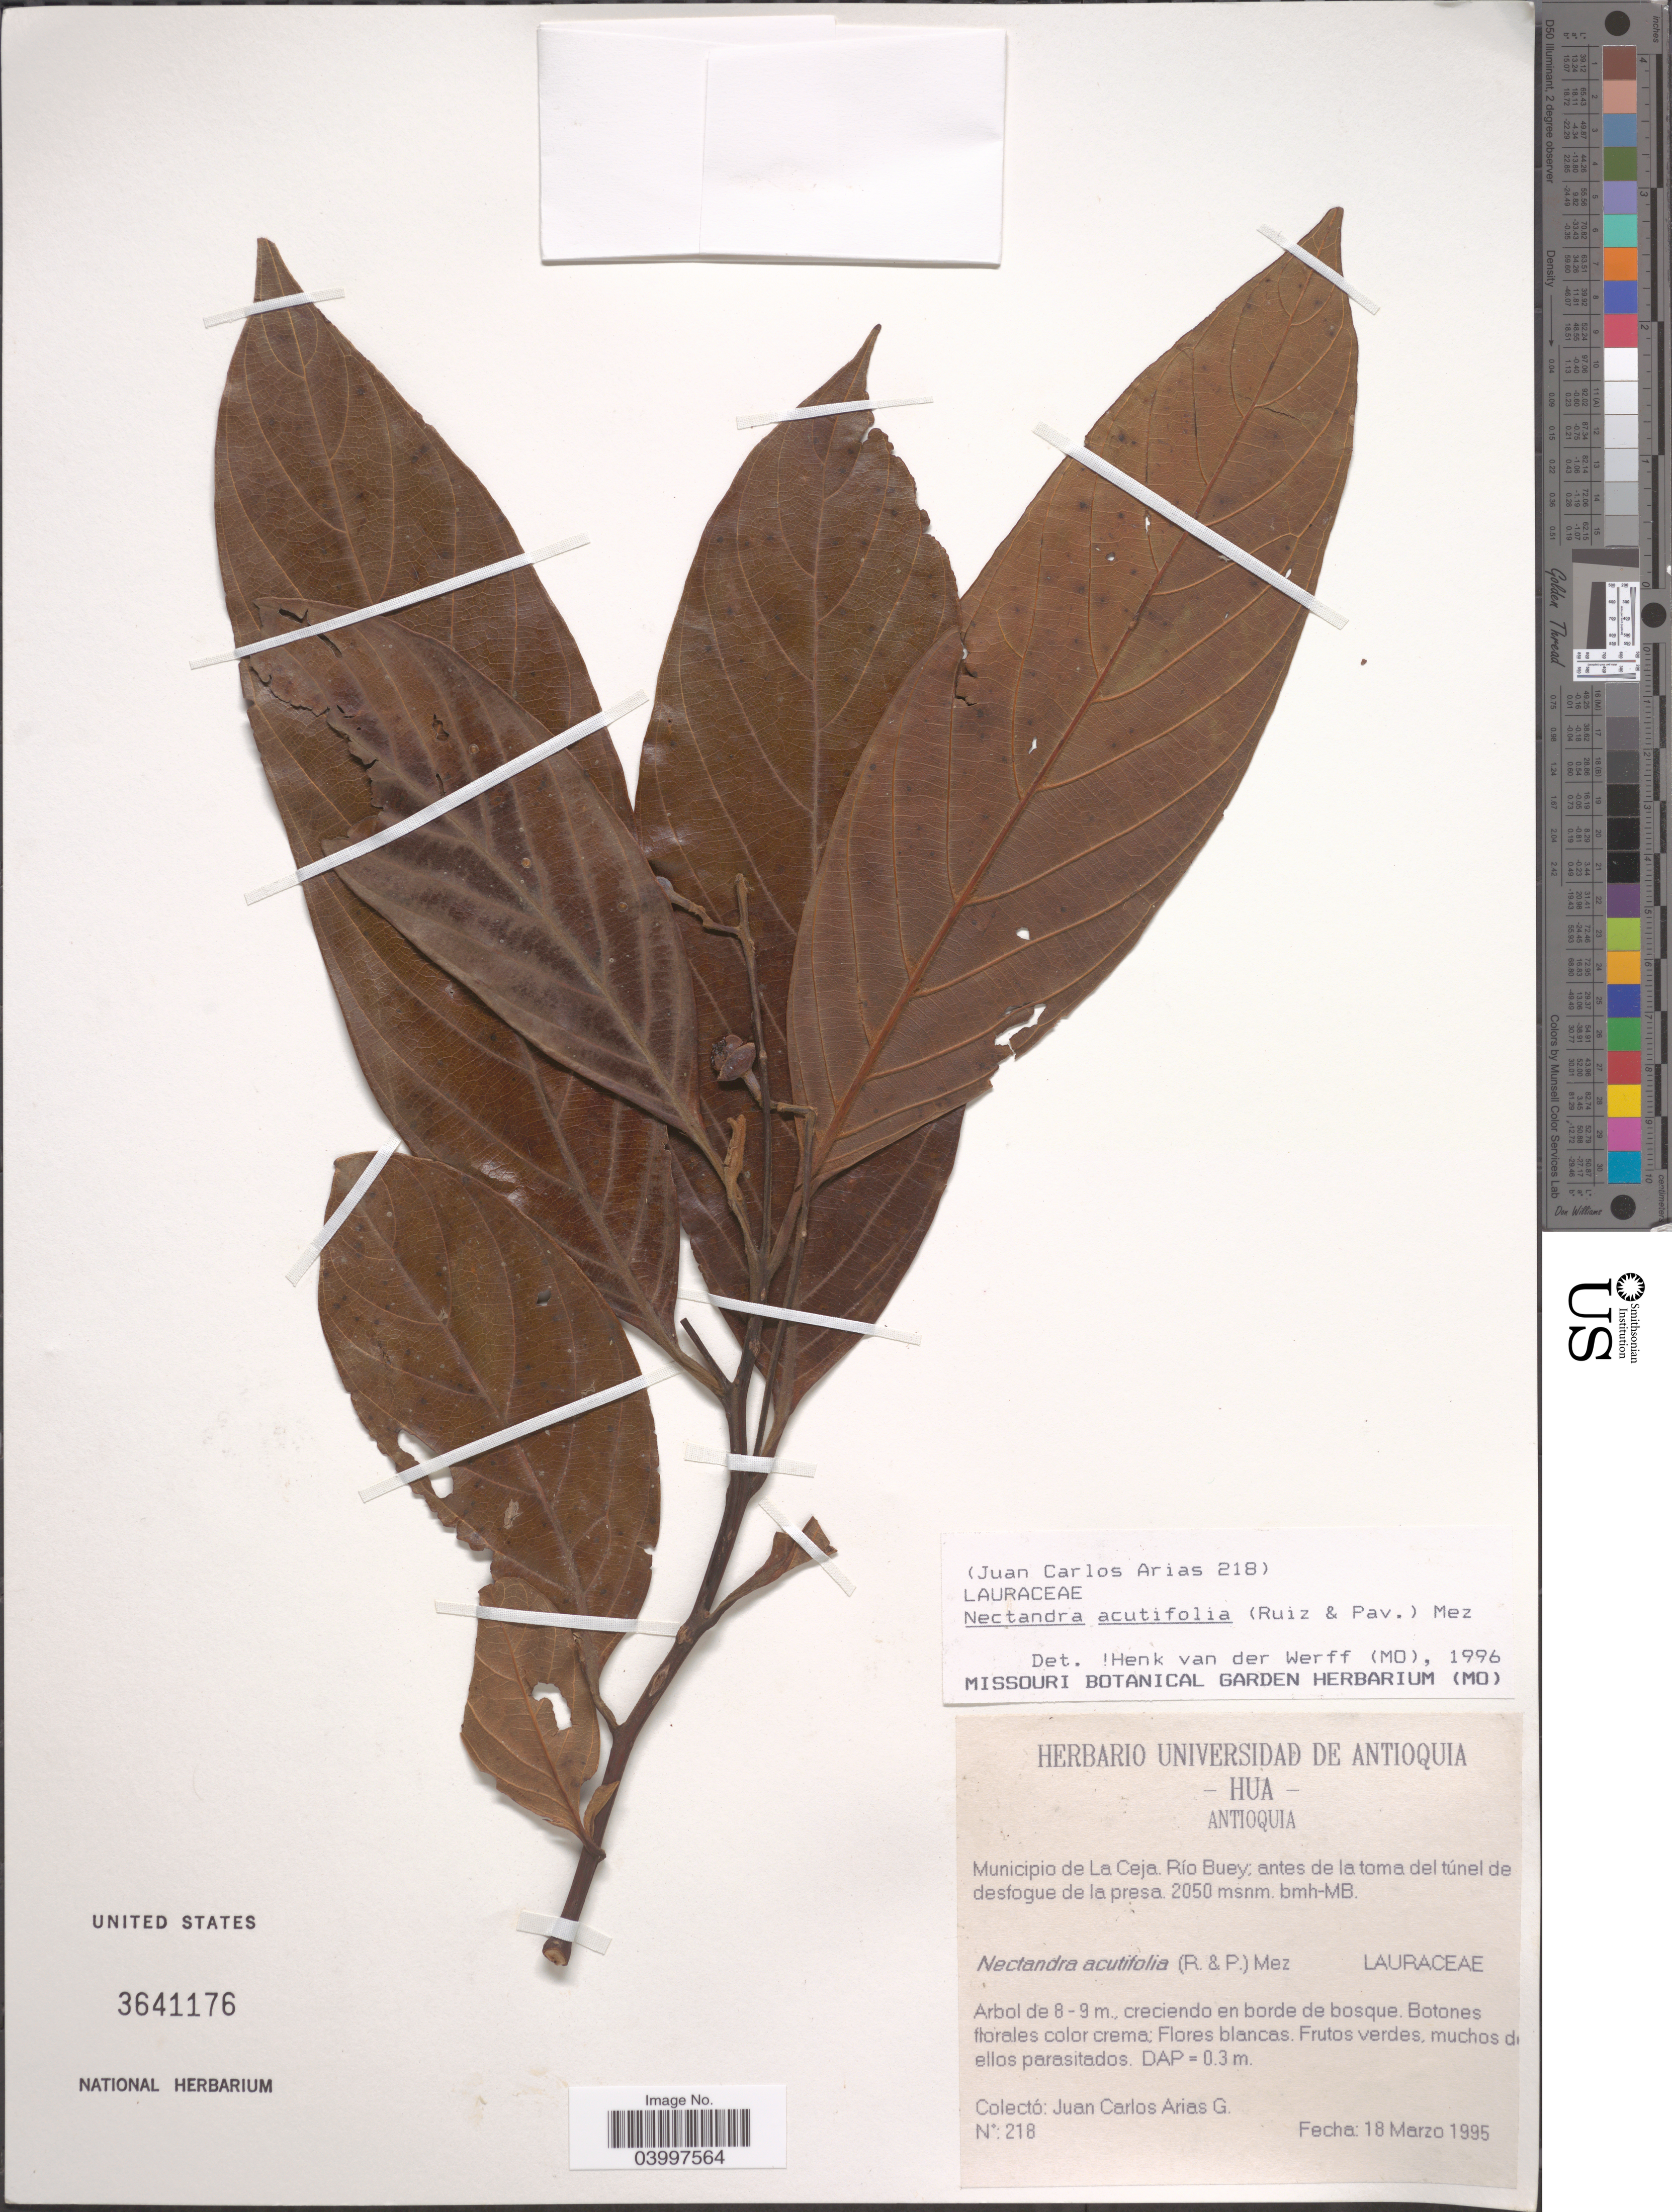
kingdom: Plantae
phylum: Tracheophyta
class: Magnoliopsida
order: Laurales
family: Lauraceae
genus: Nectandra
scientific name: Nectandra acutifolia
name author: (Ruiz & Pav.) Mez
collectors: J. Arias G.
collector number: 218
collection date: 1995-03-18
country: Colombia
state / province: Antioquia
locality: Municipio de La Ceja. Río Buey; antes de la toma del túnel de desfogue de la presa.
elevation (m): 2050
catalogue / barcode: US 3641176